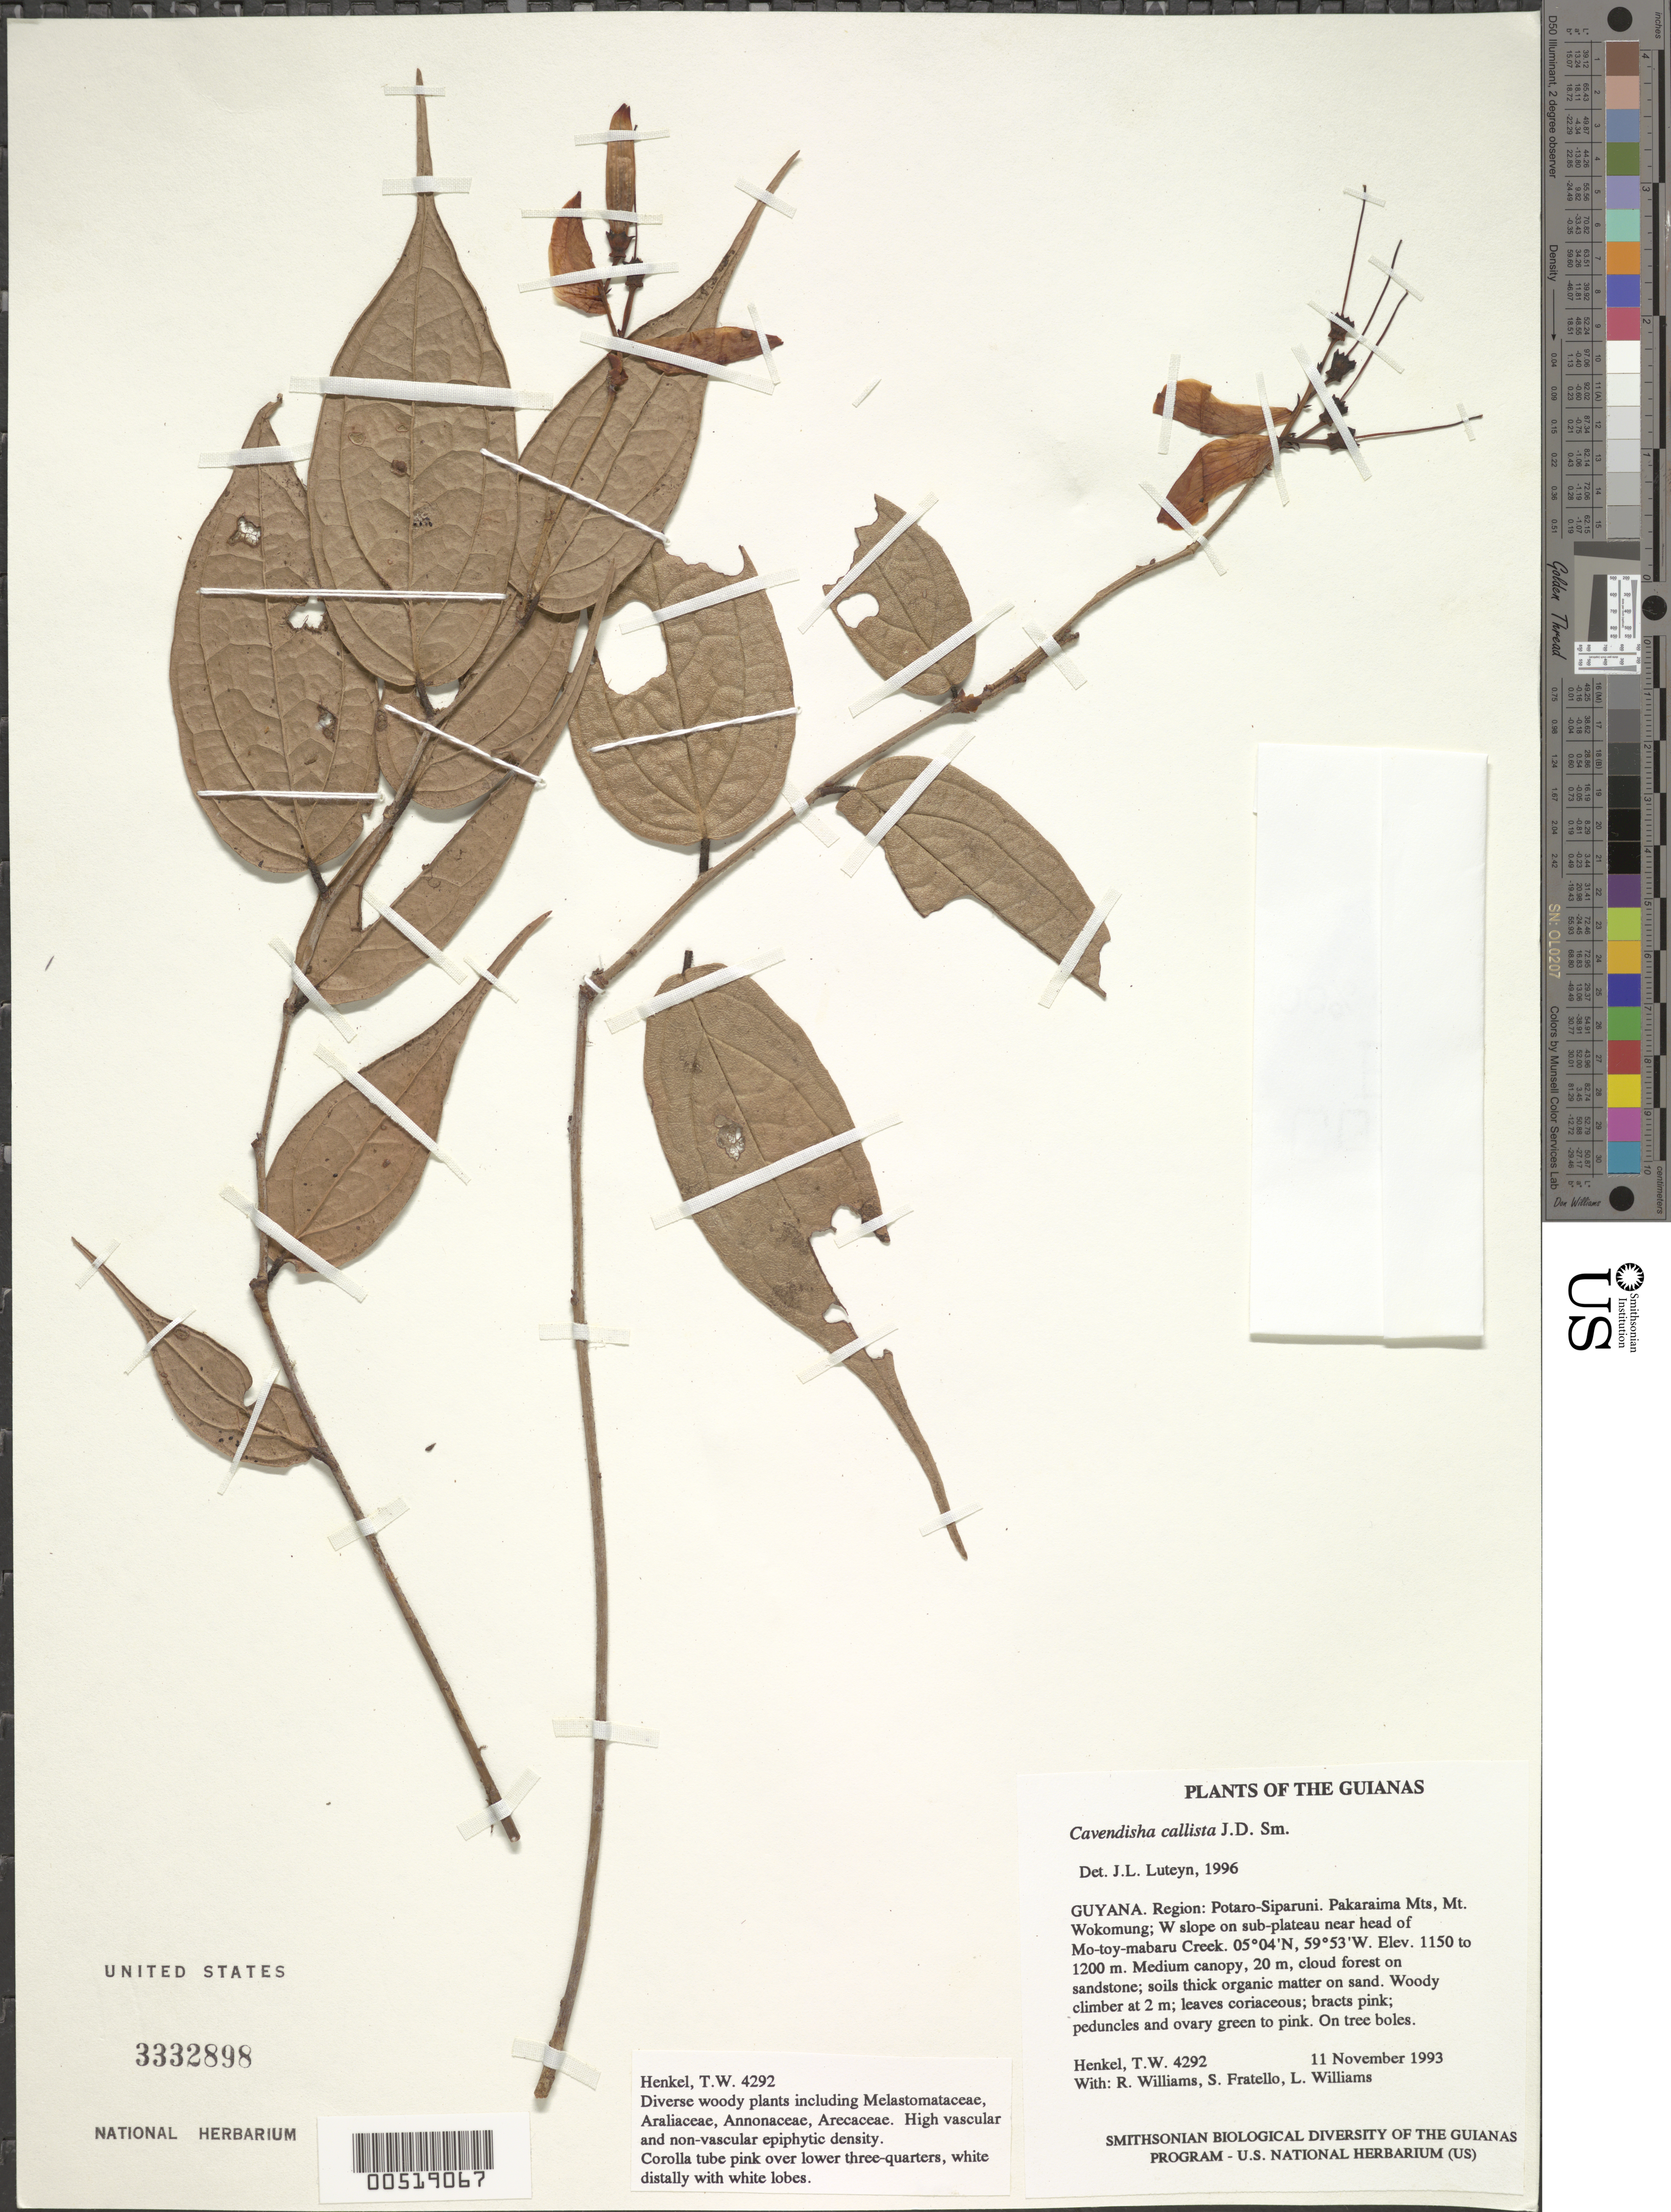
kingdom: Plantae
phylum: Tracheophyta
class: Magnoliopsida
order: Ericales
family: Ericaceae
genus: Cavendishia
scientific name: Cavendishia callista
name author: Donn. Sm.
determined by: Luteyn, J. L.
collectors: T. Henkel, R. Williams, S. Fratello & L. Williams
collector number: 4292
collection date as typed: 11 November 1993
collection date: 1993-11-11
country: Guyana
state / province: Potaro-Siparuni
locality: Pakaraima Mts, Mt. Wokomung; W slope on sub-plateau near head of Mo-toy-mabaru Creek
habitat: Medium canopy, 20 m, cloud forest on sandstone; soils thick organic matter on sand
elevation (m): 1150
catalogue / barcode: US 3332898